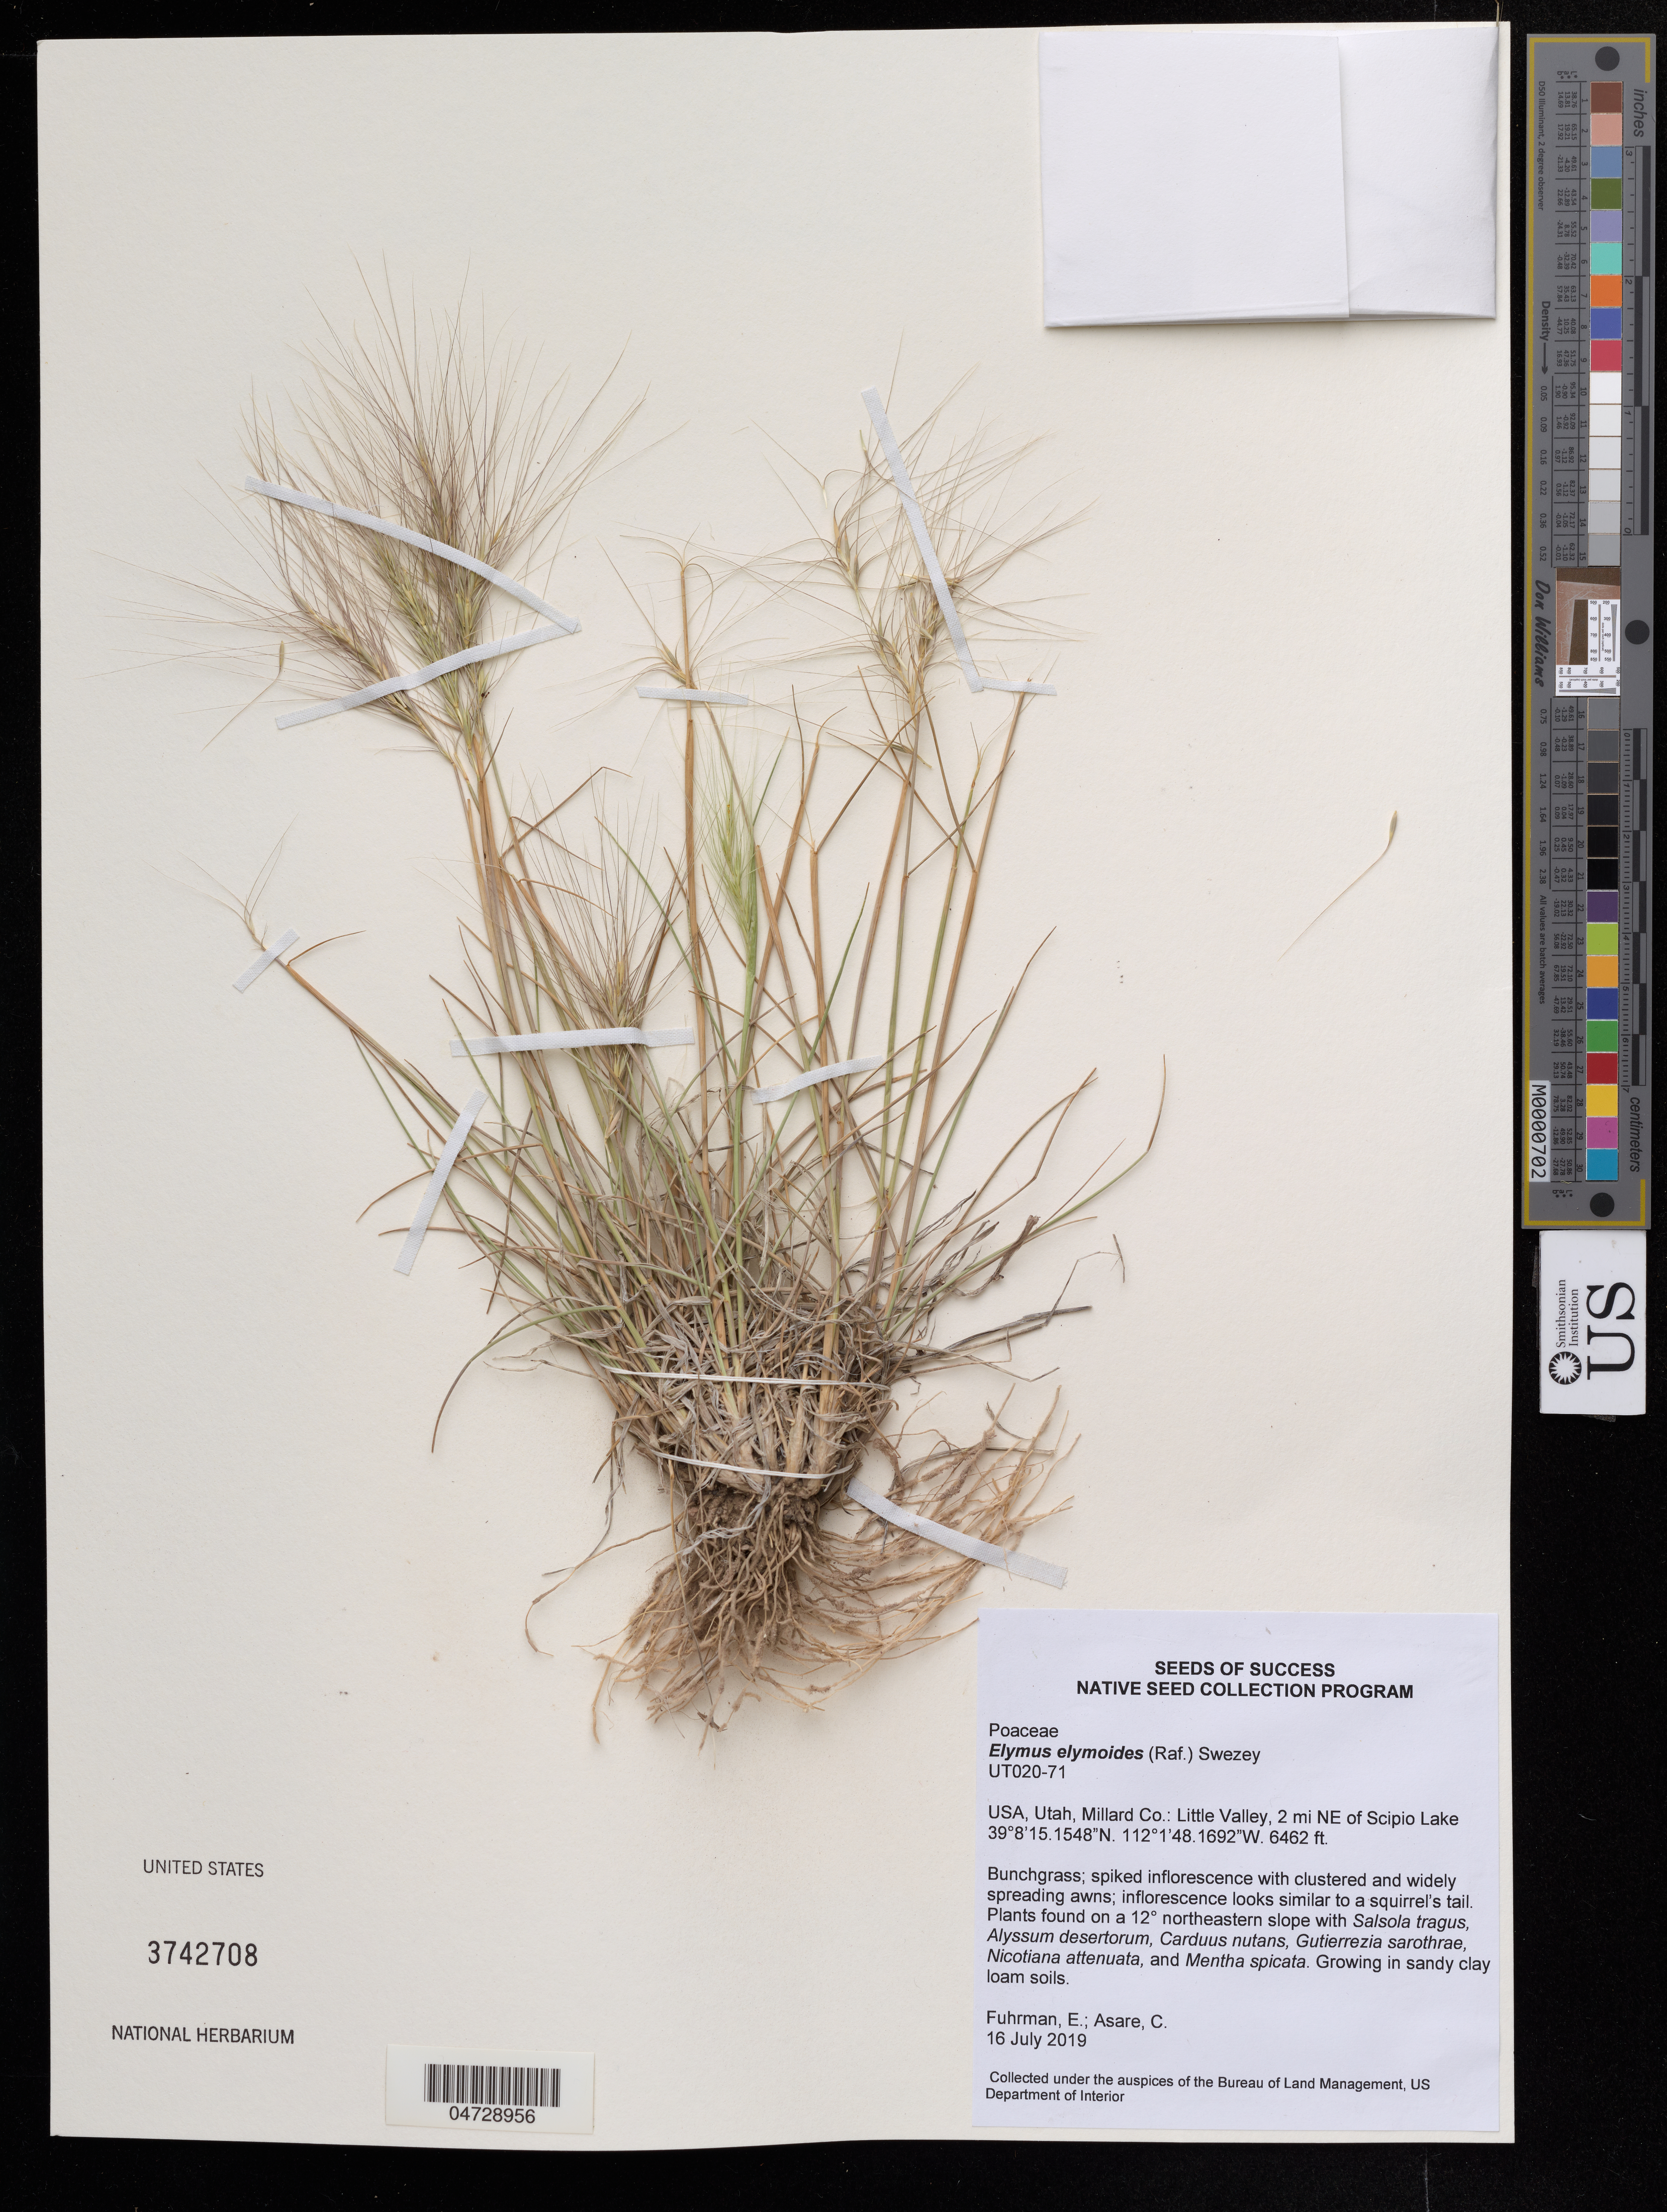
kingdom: Plantae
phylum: Tracheophyta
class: Liliopsida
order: Poales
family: Poaceae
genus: Elymus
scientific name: Elymus elymoides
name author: (Raf.) Swezey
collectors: E. Fuhrman & C. Asare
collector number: UT020-71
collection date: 2019-07-16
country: United States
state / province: Utah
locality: Millard Co.: Little Valley, 2 mi NE of Scipio Lake.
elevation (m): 1970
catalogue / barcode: US 3742708